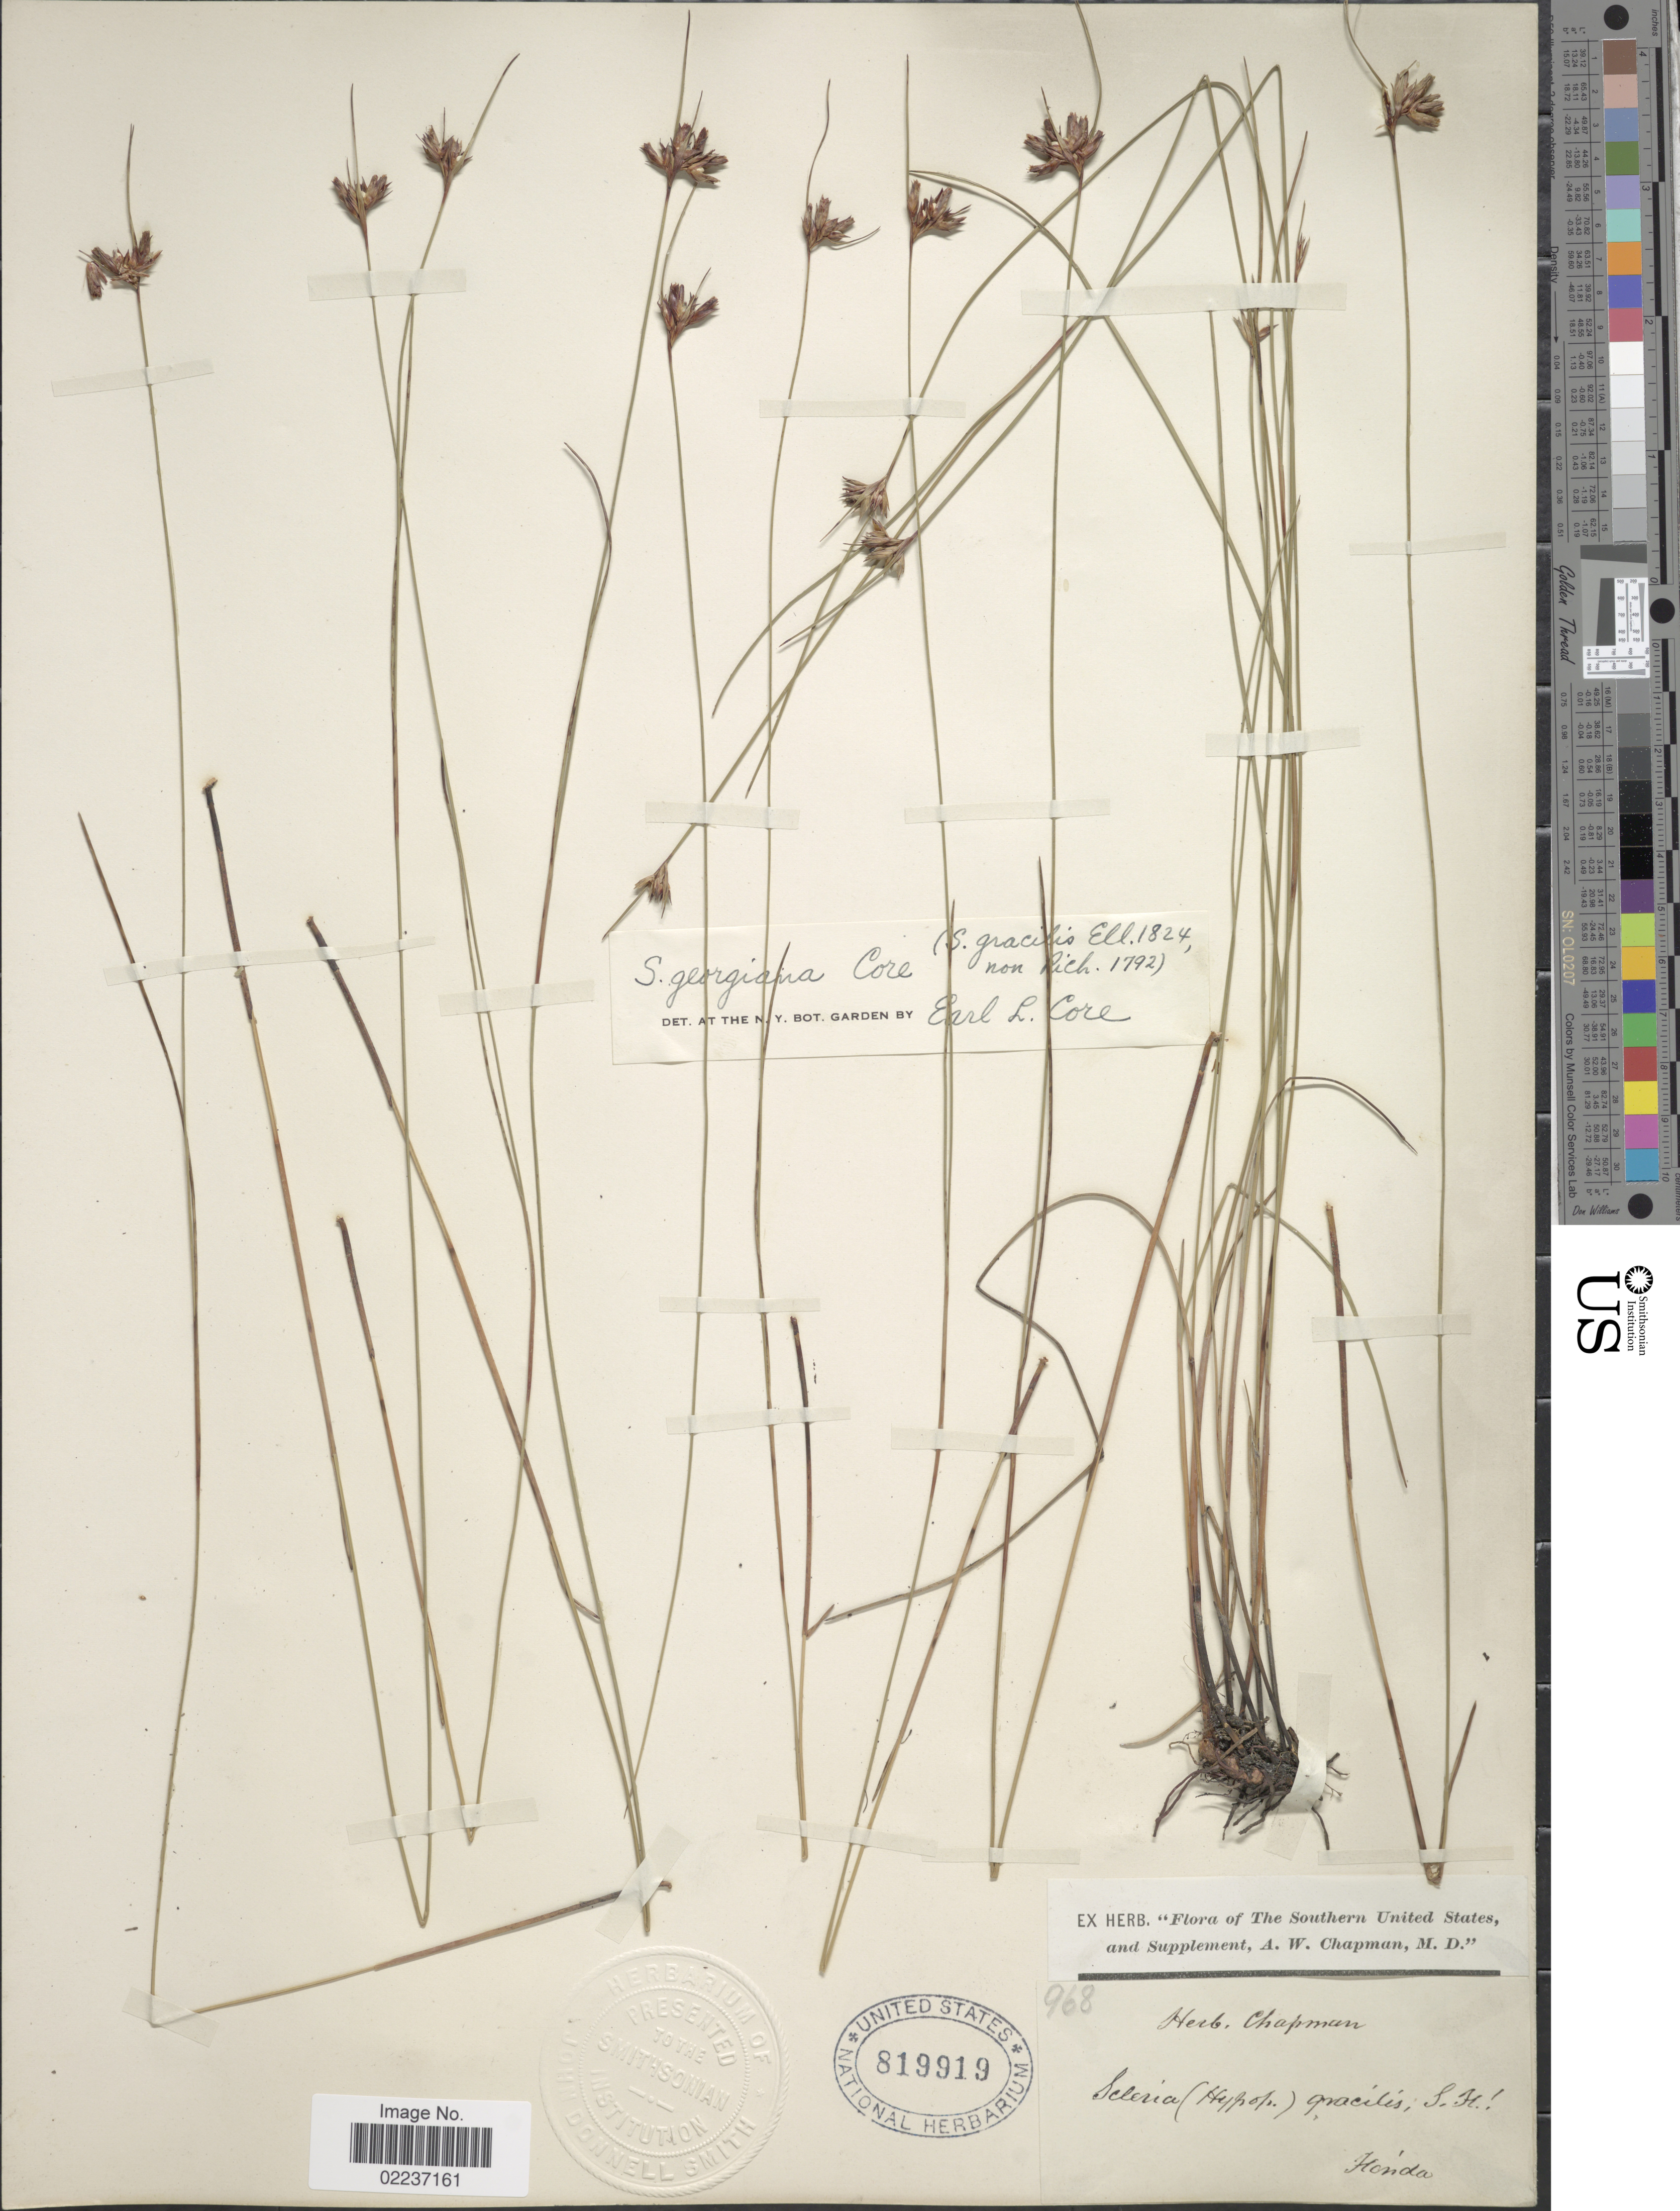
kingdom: Plantae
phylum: Tracheophyta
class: Liliopsida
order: Poales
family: Cyperaceae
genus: Scleria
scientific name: Scleria georgiana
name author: Core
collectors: A. W. Chapman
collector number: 968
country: United States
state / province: Florida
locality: Southern United States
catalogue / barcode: US 819919